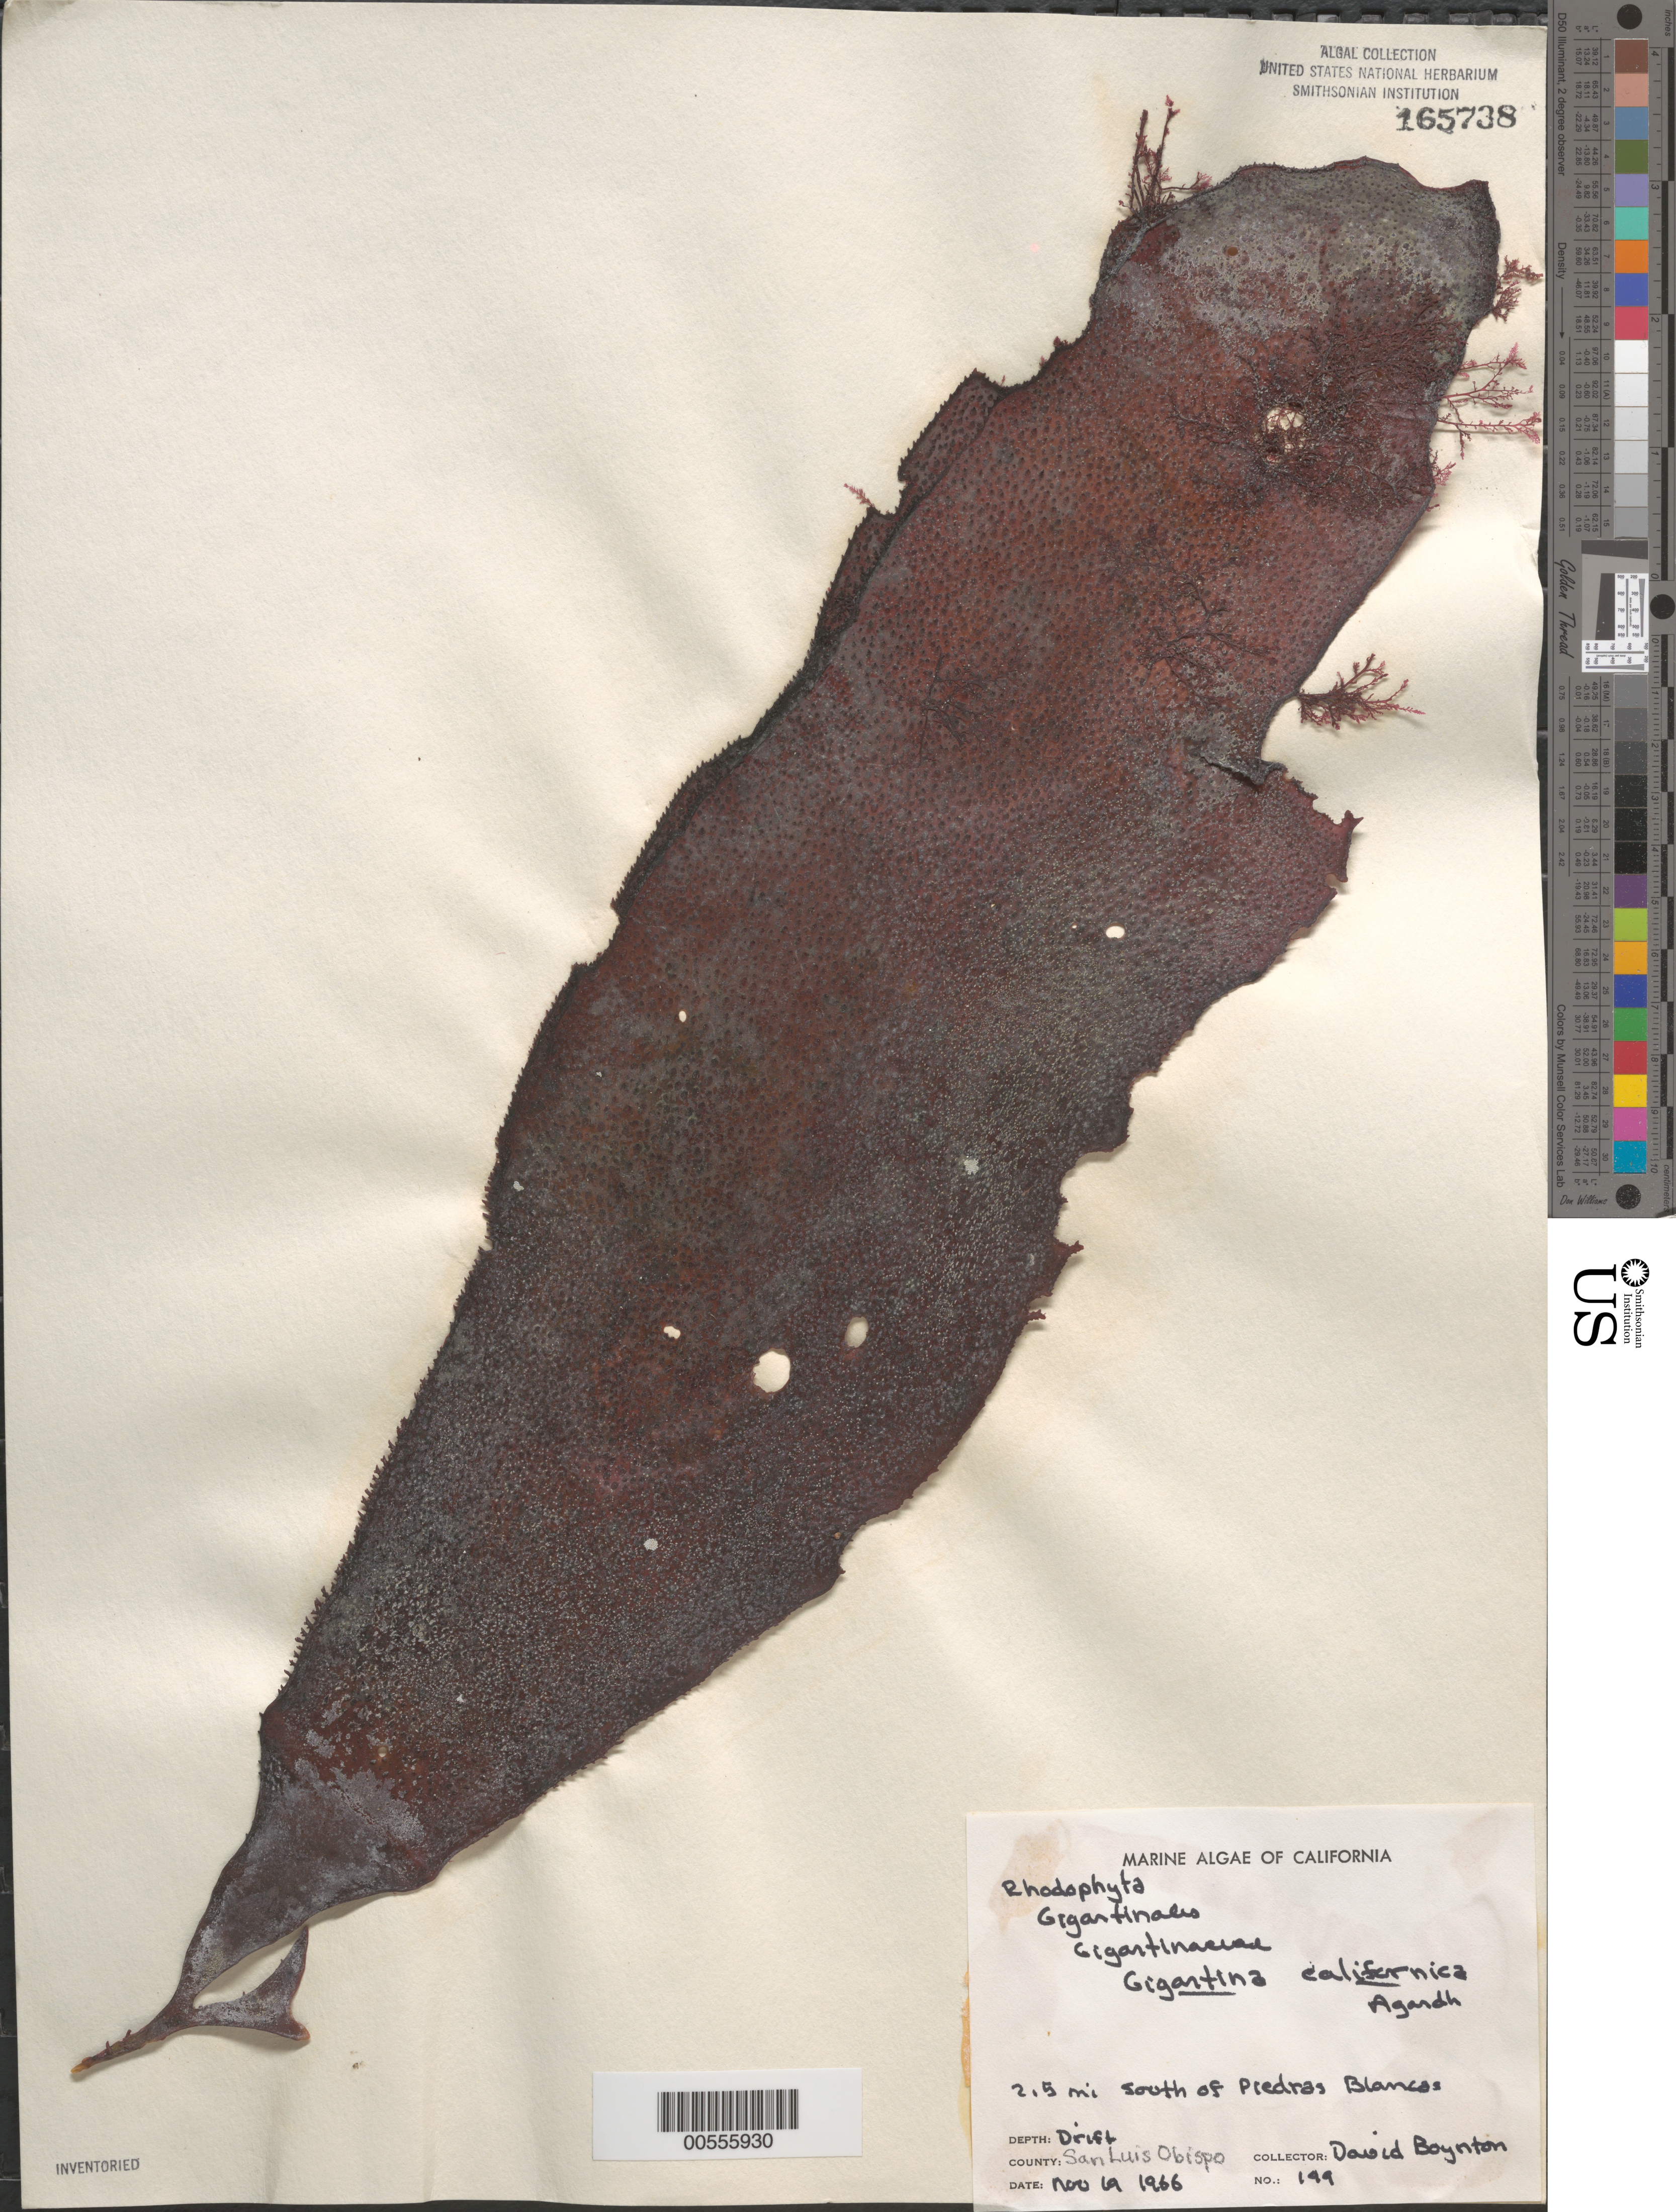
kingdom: Plantae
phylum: Rhodophyta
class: Florideophyceae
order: Gigartinales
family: Gigartinaceae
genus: Chondracanthus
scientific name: Chondracanthus corymbiferus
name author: (Kütz.) Guiry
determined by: Algae name updating Project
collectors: D. Boynton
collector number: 149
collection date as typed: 19 Nov 1966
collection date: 1966-11-19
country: United States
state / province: California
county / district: San Luis Obispo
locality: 2.5 miles south of Piedras Blancas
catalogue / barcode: US 165738